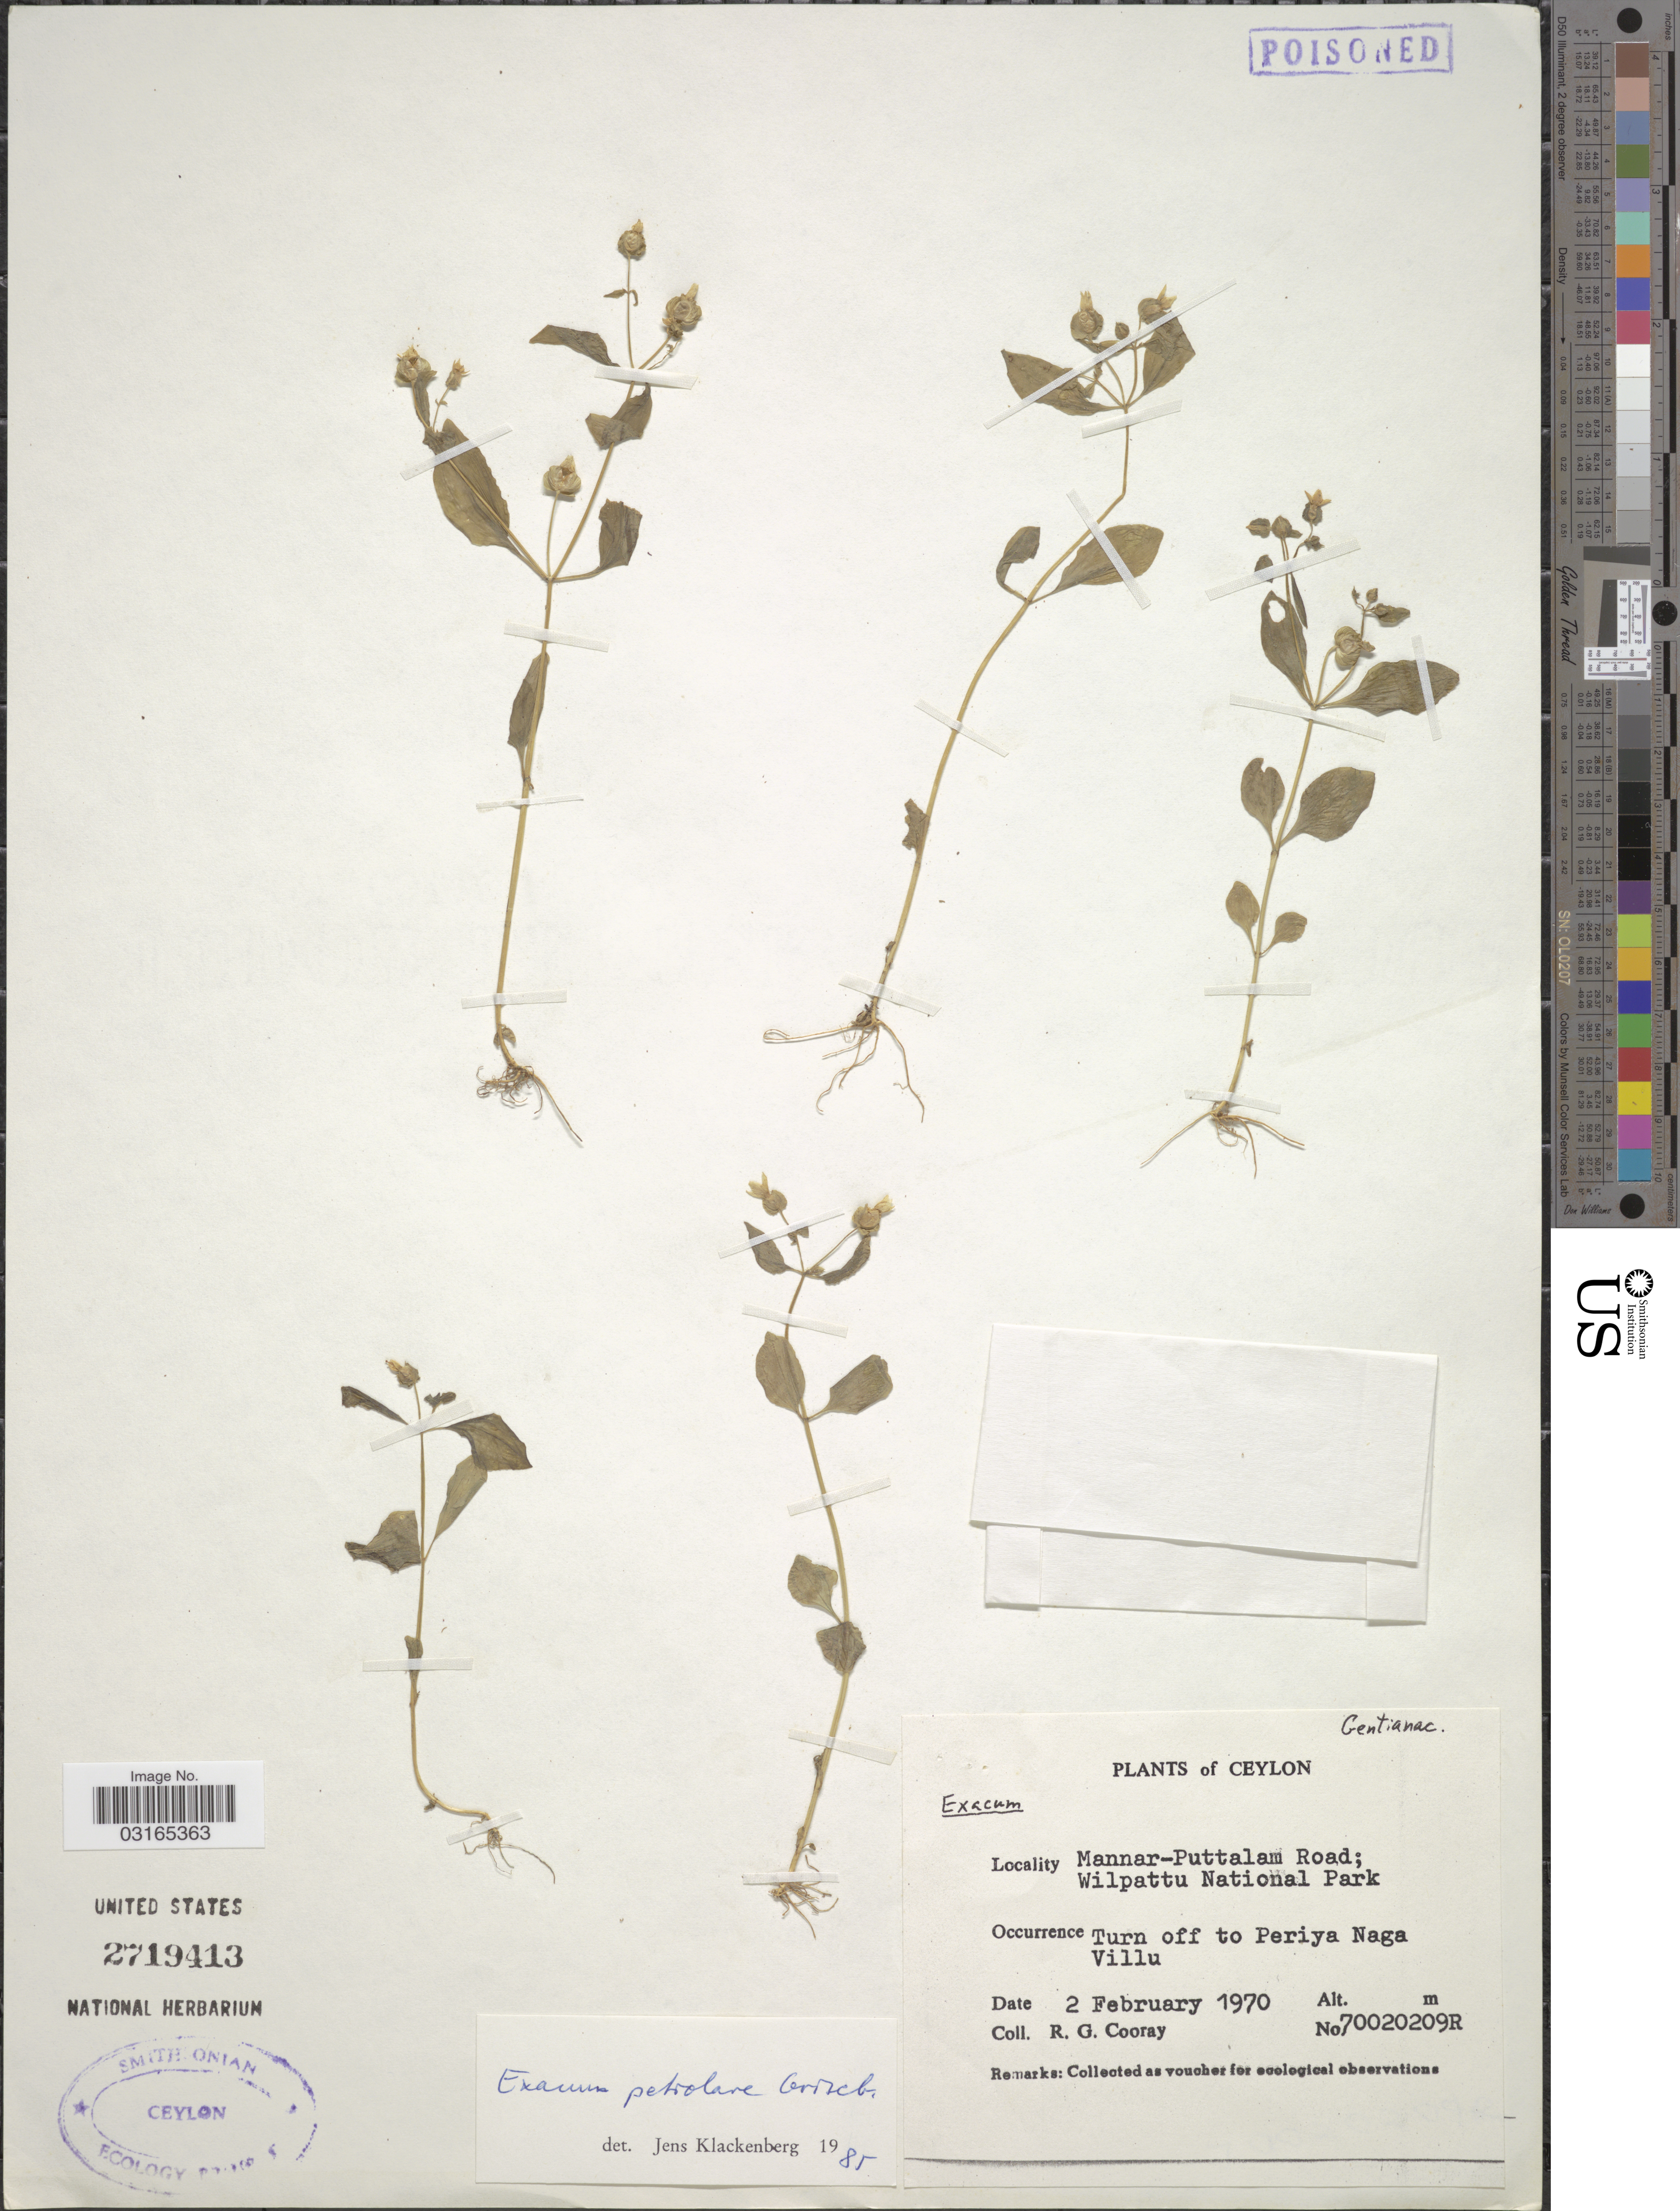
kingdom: Plantae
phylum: Tracheophyta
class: Magnoliopsida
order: Gentianales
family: Gentianaceae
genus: Exacum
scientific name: Exacum petiolare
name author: Griseb.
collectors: R. Cooray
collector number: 70020209R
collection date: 1970-02-02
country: Sri Lanka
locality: Ceylon. Mannar-Puttalam Road; Wilpattu National Park. Turn off to Periya Naga Villu.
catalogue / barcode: US 2719413